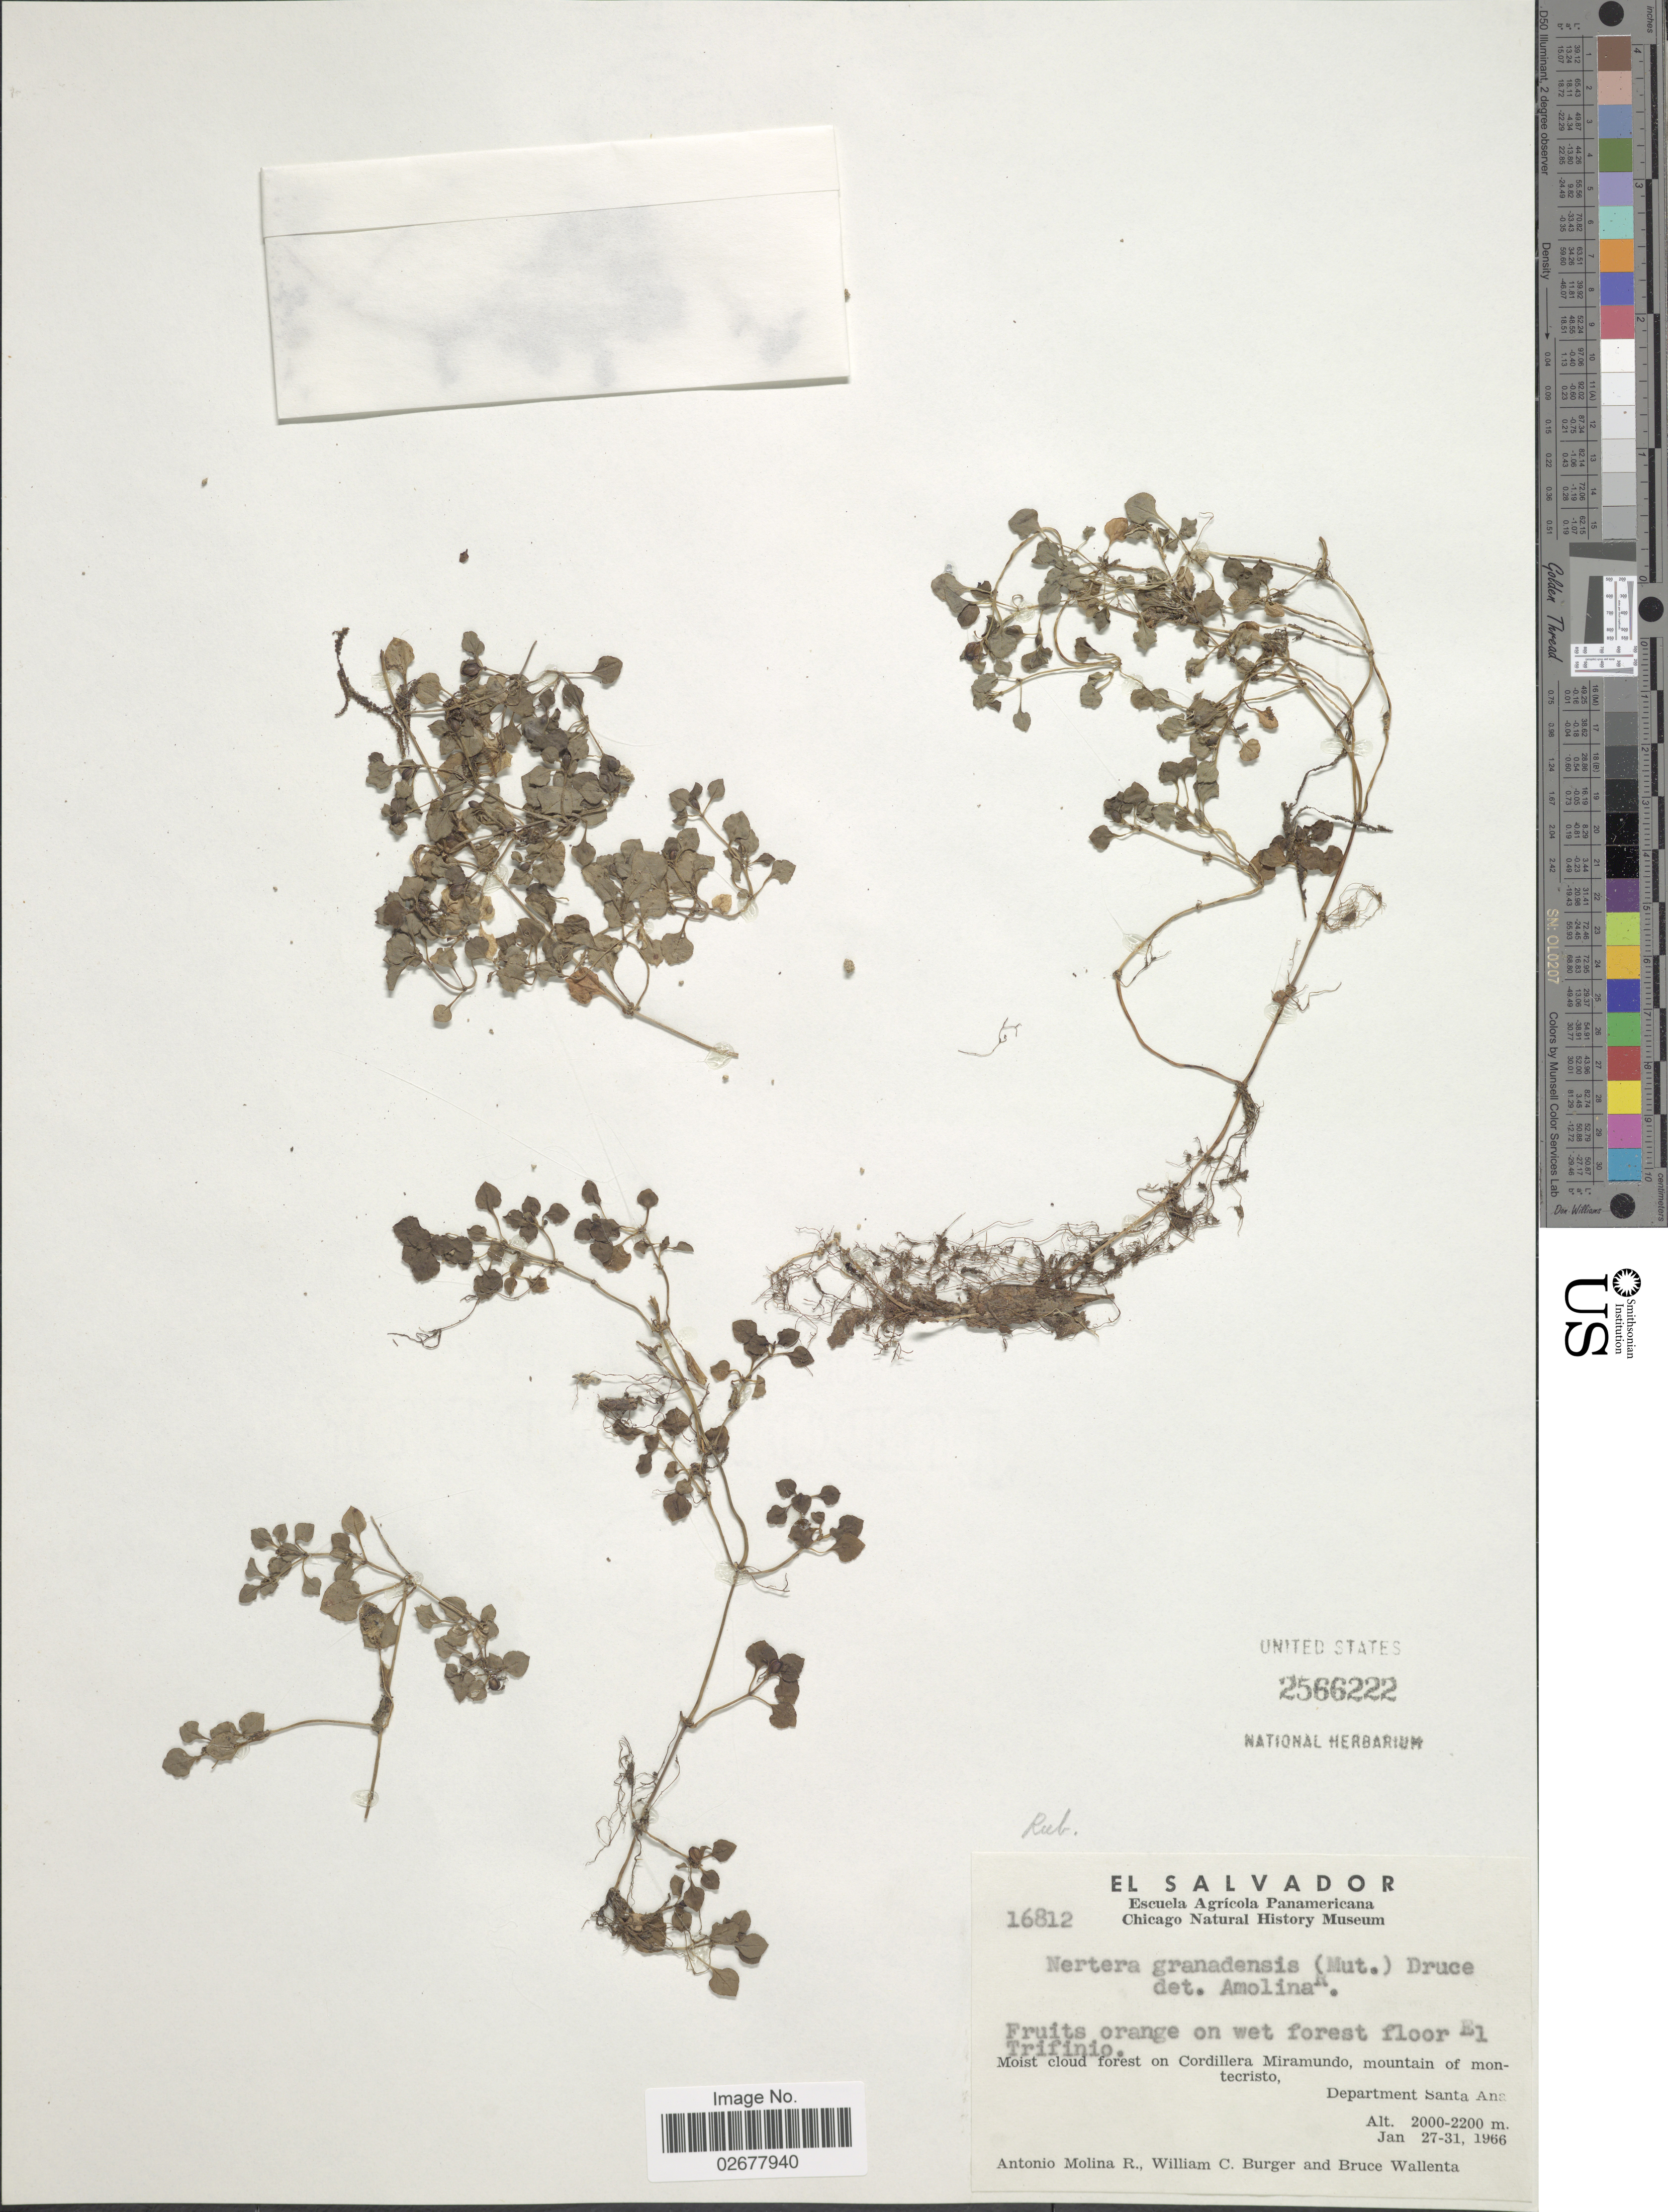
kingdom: Plantae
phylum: Tracheophyta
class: Magnoliopsida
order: Gentianales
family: Rubiaceae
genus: Nertera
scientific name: Nertera depressa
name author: Banks & Sol. ex Gaertn.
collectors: A. Molina R., W. Burger & B. Wallenta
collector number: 16812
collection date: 1966-01-27/1966-01-31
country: El Salvador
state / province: Santa Ana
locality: On wet forest floor El Trifinio, Moist cloud forest on Cordillera Miramundo, mountain of montecristo, Department Santa Ana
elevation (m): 2000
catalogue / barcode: US 2566222